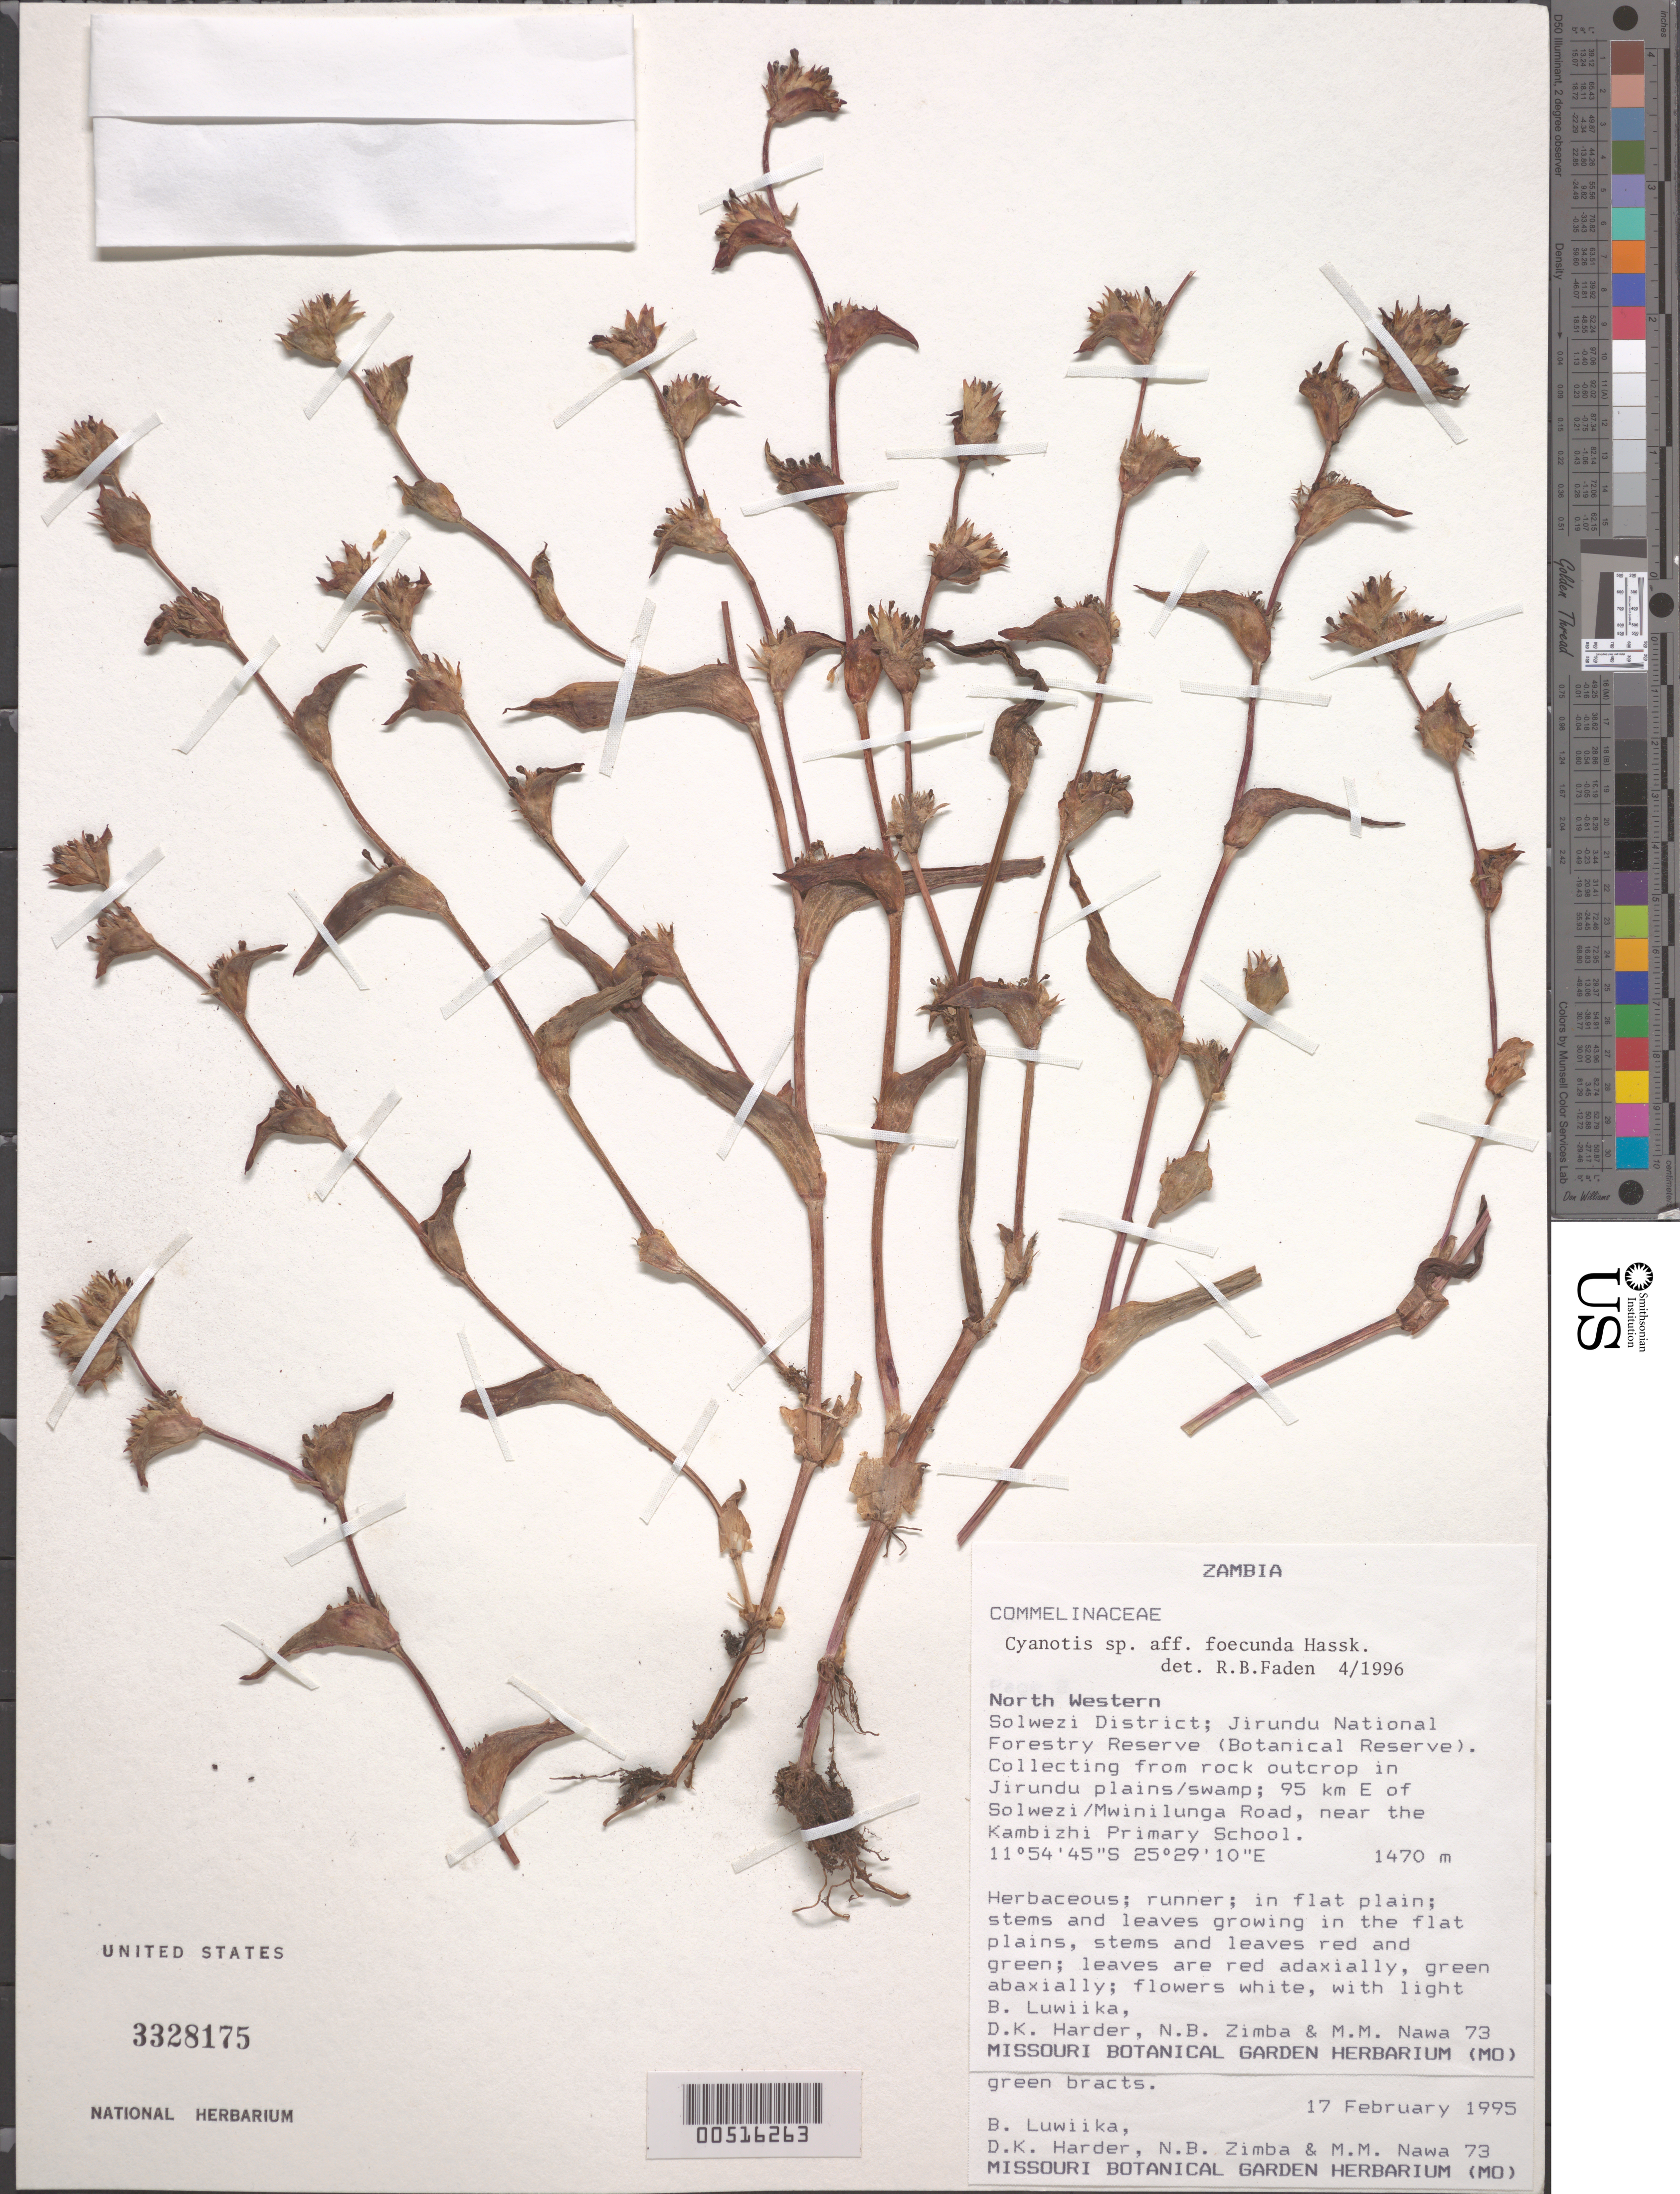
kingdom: Plantae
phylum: Tracheophyta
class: Liliopsida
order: Commelinales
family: Commelinaceae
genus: Cyanotis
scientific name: Cyanotis foecunda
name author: DC. ex Hassk.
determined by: Faden, Robert B., (US), Smithsonian Institution - National Museum of Natural History (UNITED STATES)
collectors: B. Luwiika, D. Harder, N. B. Zimba & M. Nawa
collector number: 73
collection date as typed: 17 Feb 1995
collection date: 1995-02-17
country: Zambia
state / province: North-Western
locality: Solwezi dist. jirundu national forestry reserve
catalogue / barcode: US 3328175